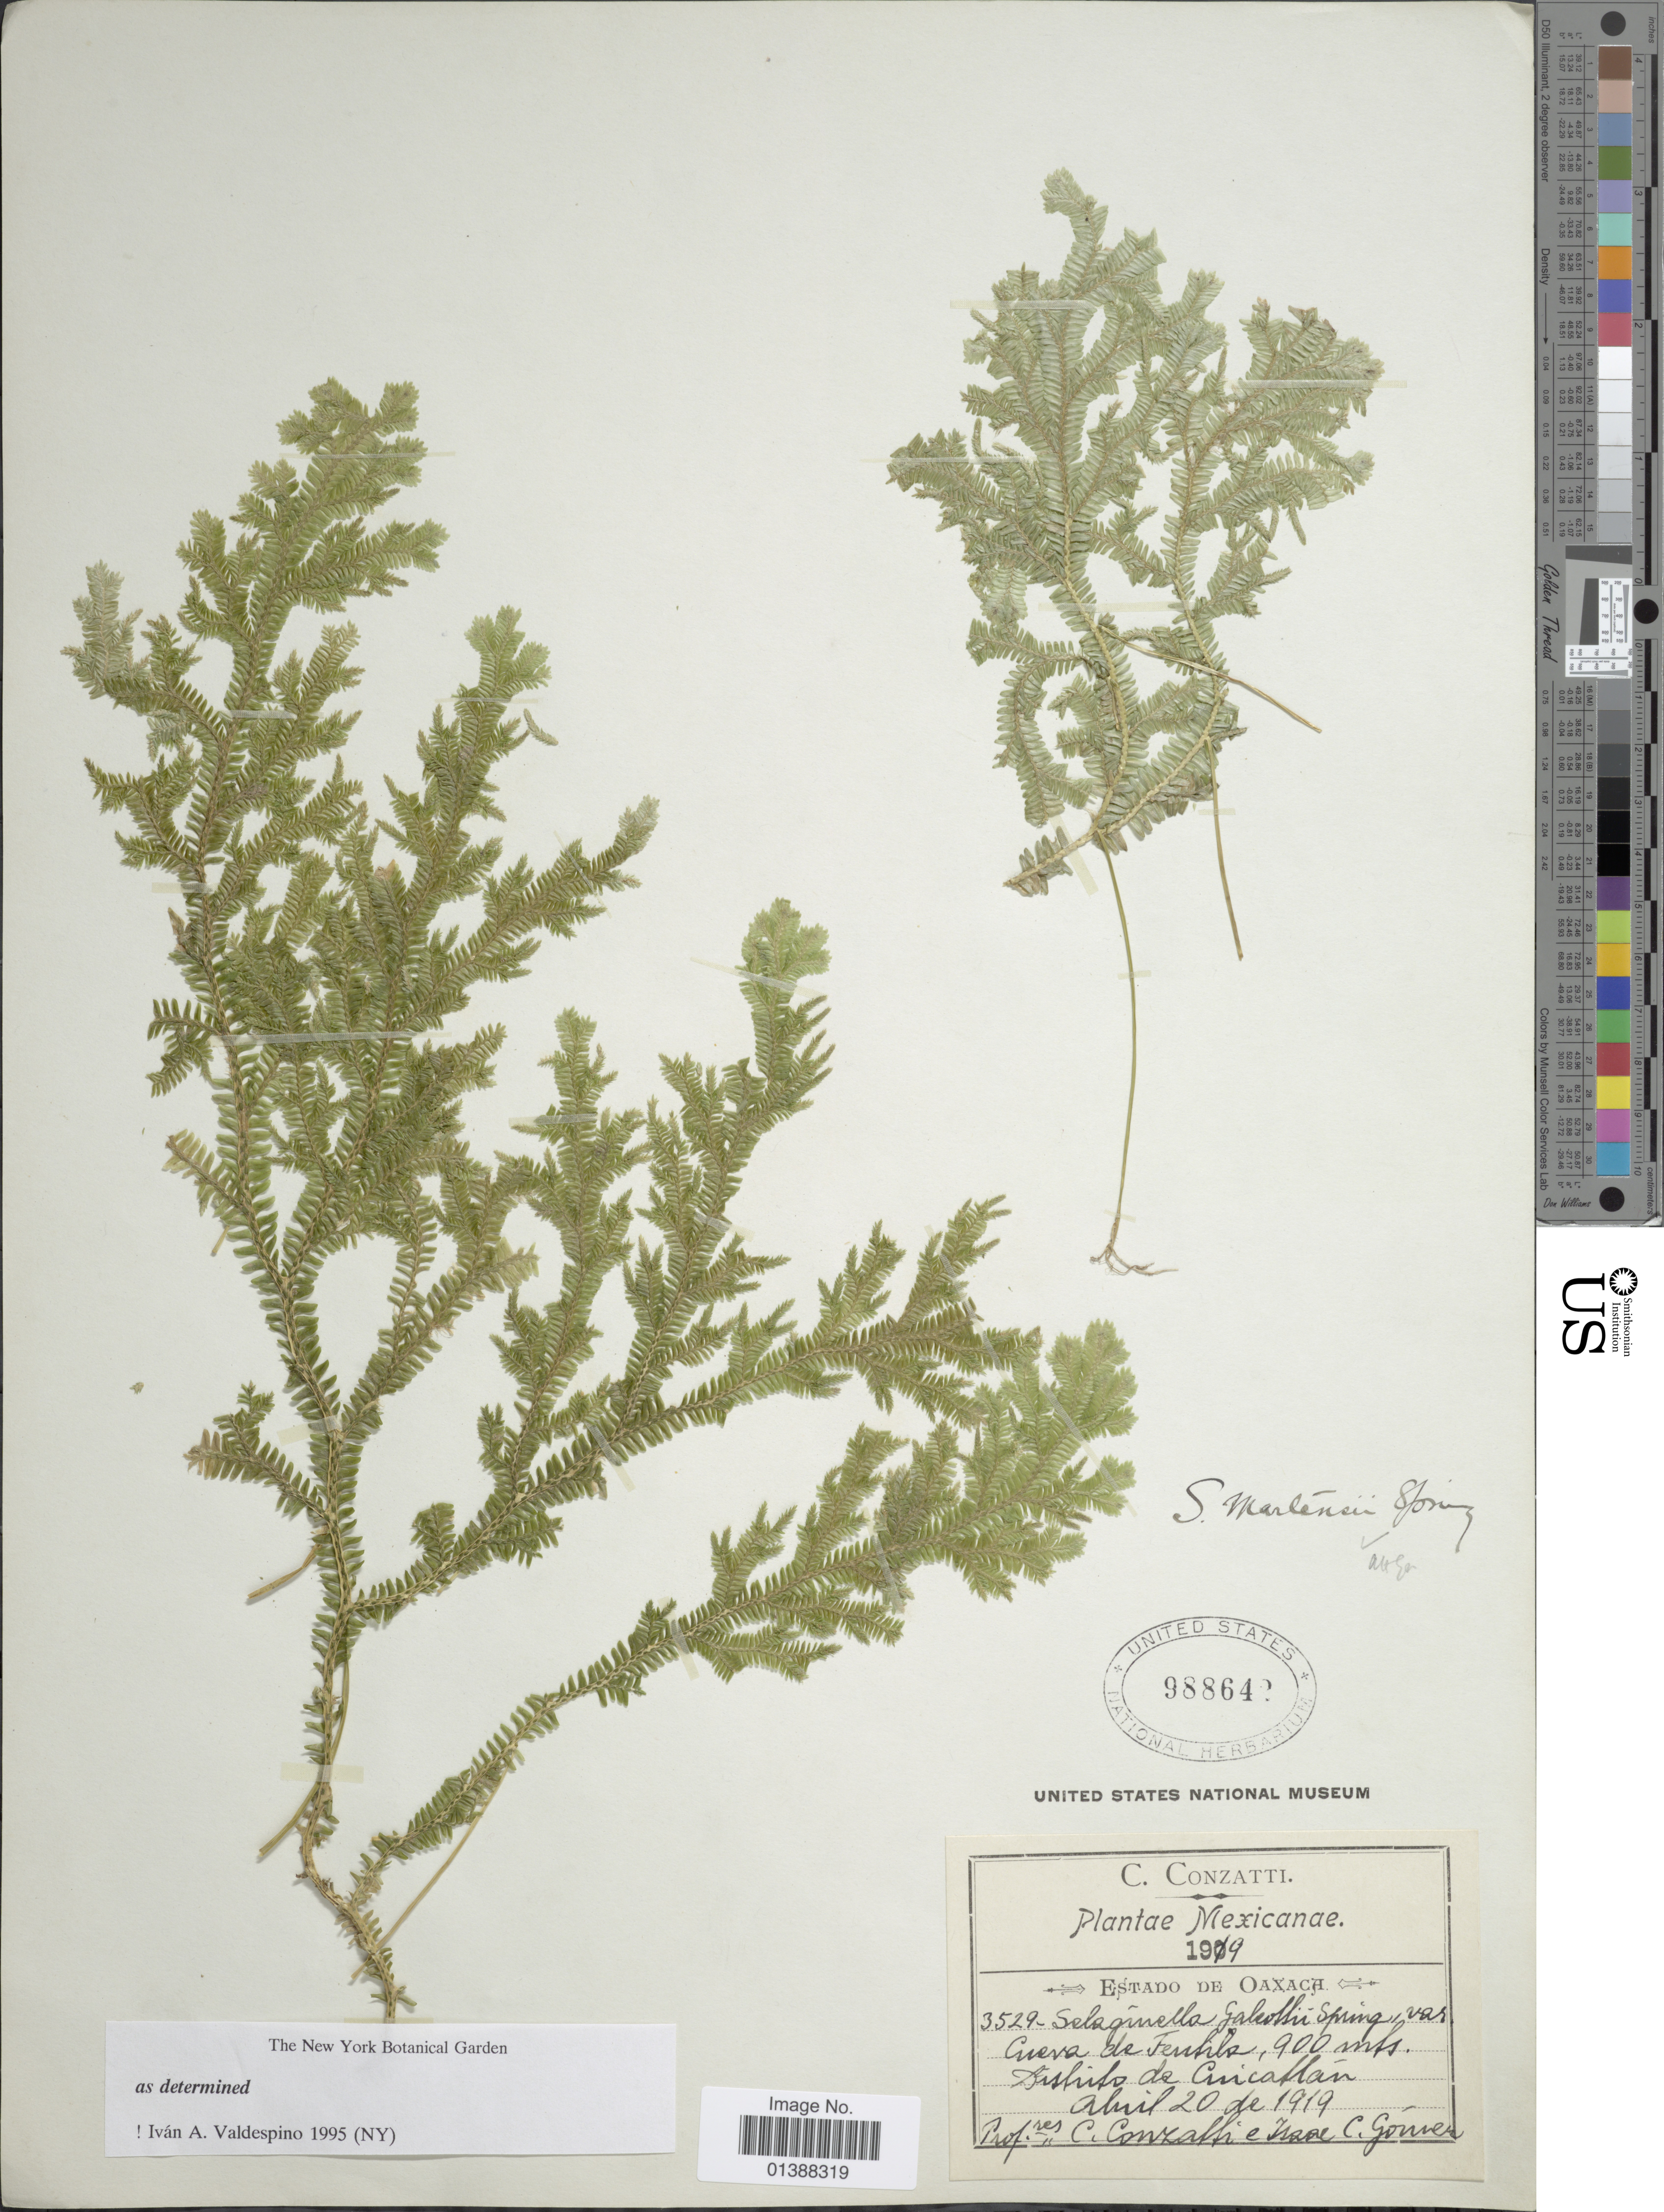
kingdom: Plantae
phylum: Tracheophyta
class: Lycopodiopsida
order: Selaginellales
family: Selaginellaceae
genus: Selaginella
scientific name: Selaginella martensii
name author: Spring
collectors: C. Conzatti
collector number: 3529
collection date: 1919-04-20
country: Mexico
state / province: Oaxaca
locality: Cueva de Teutila, Distrito de Cuicatlán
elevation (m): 900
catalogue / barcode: US 988642